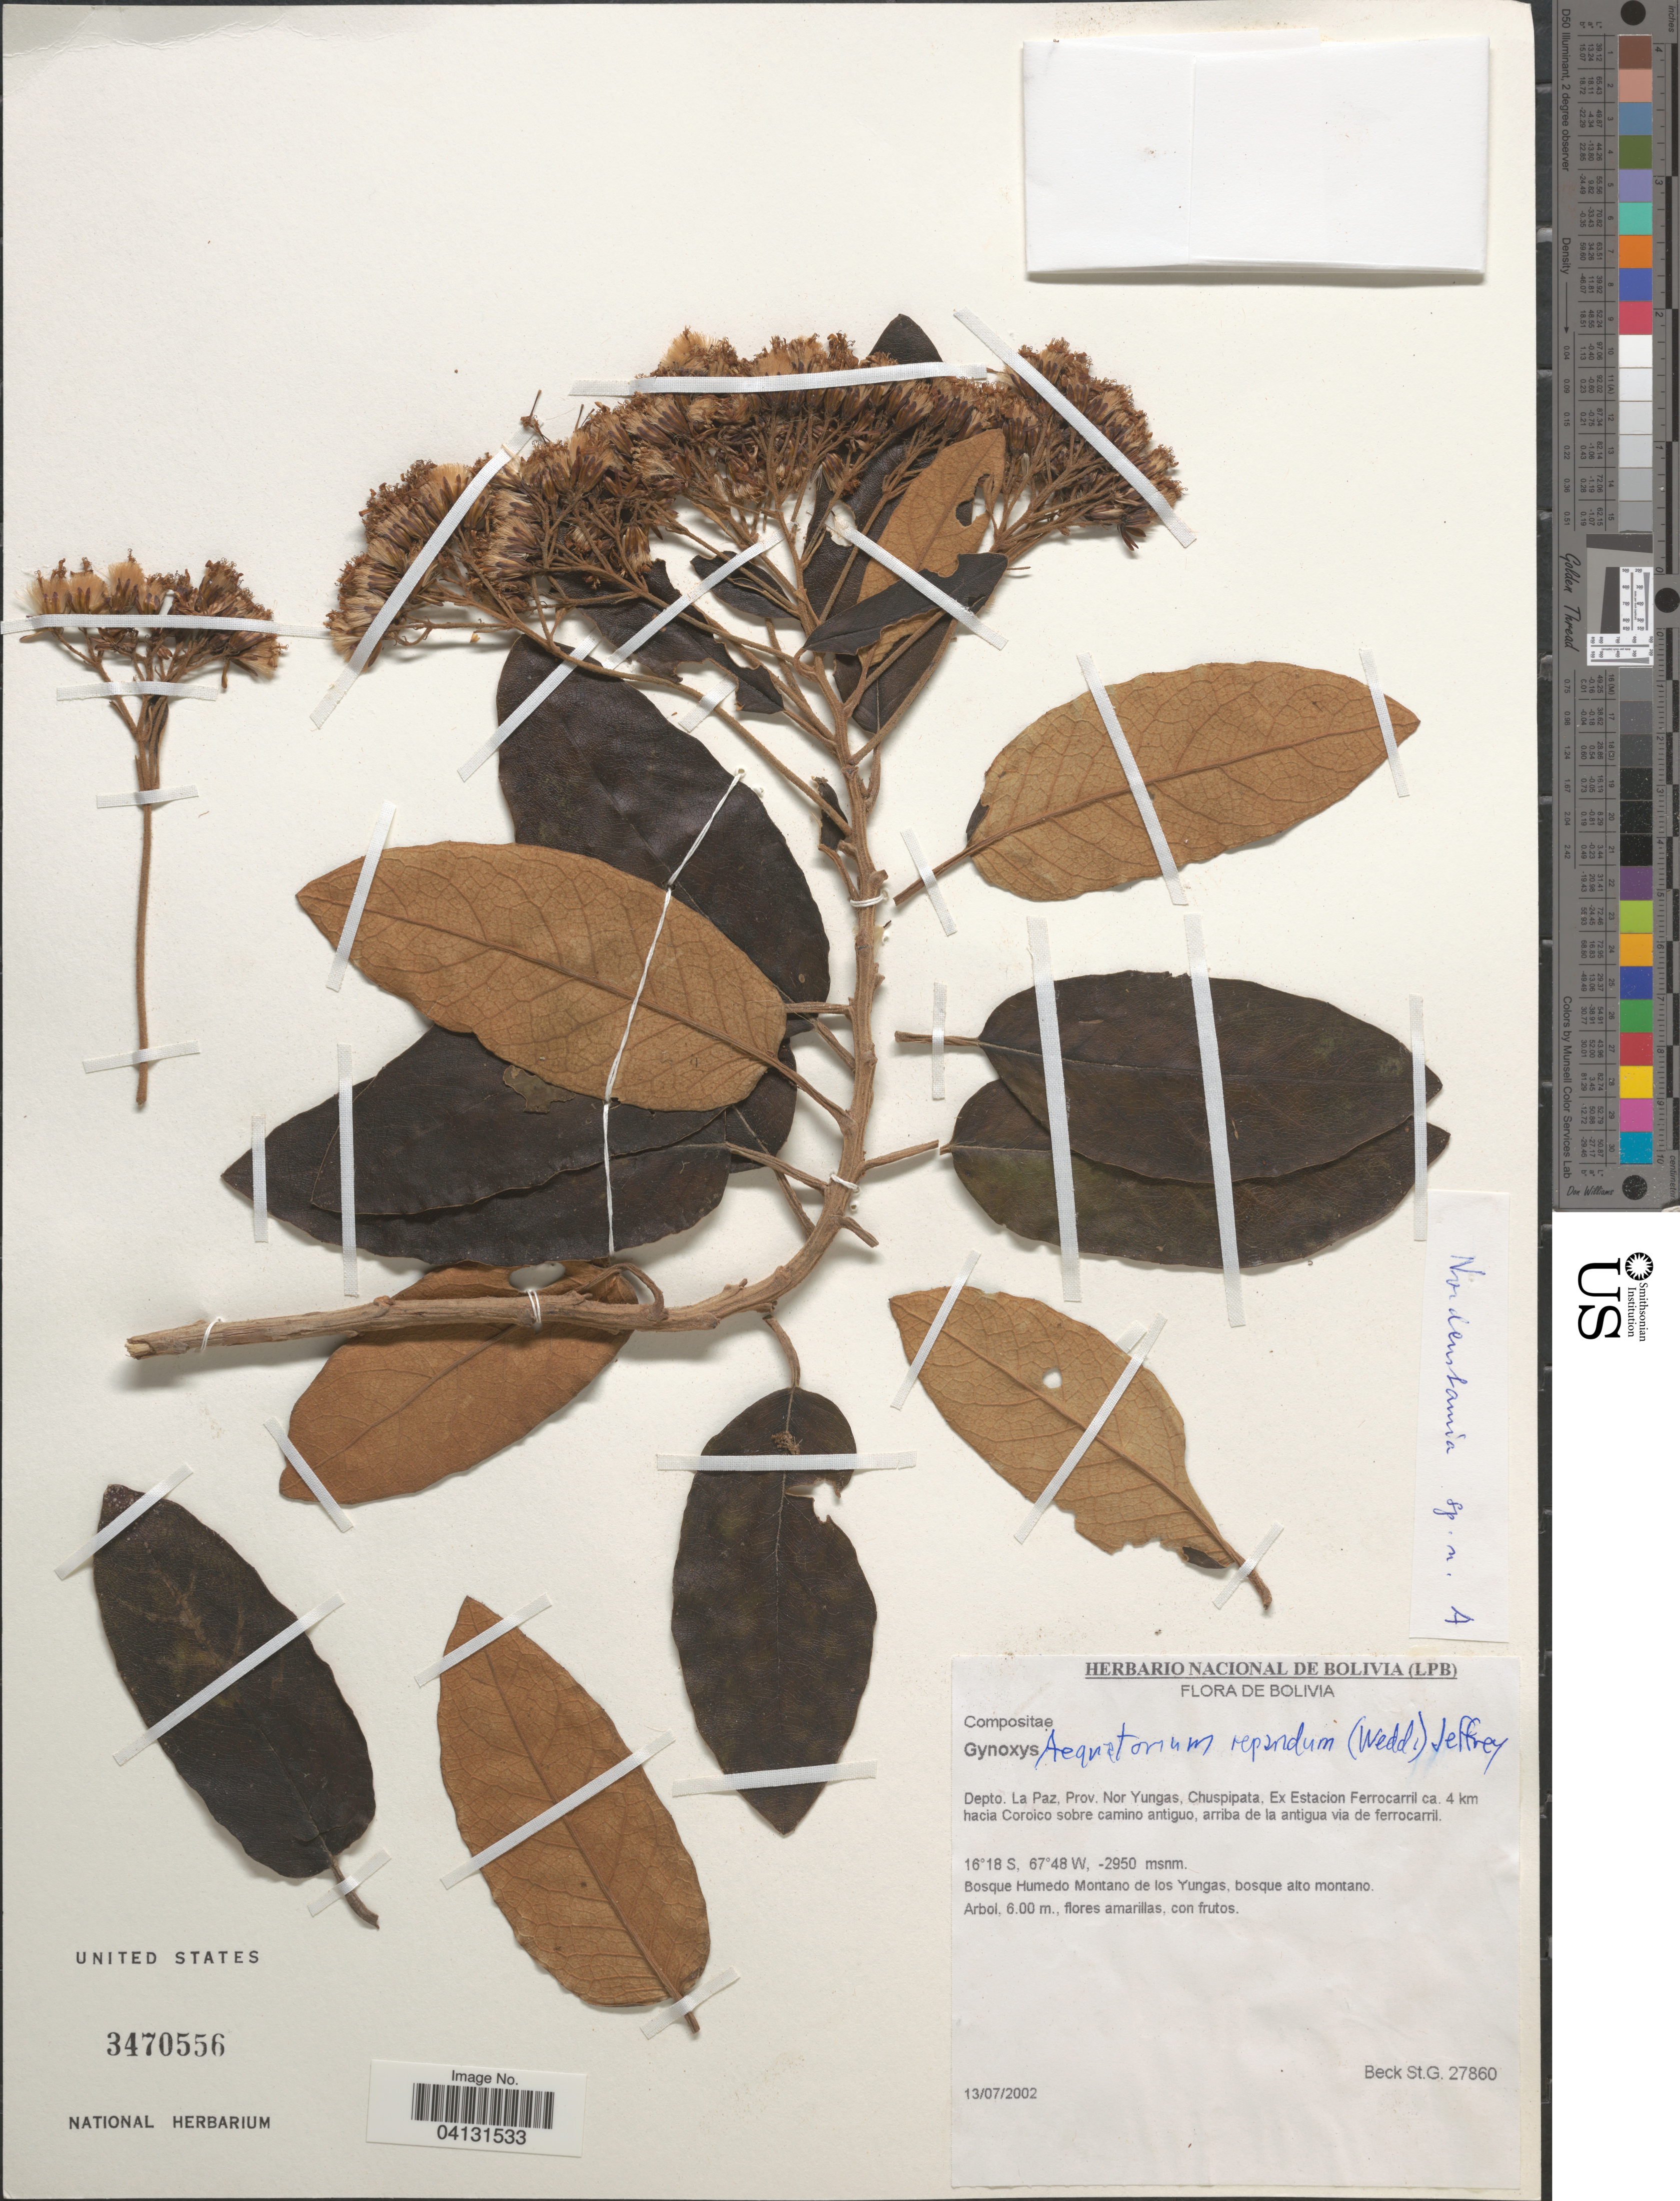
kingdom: Plantae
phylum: Tracheophyta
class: Magnoliopsida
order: Asterales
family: Asteraceae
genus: Nordenstamia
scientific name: Nordenstamia repanda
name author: (Wedd.) Lundin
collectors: S. G. Beck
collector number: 27860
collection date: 2002-07-13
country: Bolivia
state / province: La Paz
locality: Depto. La Paz, Prov. Nor Yungas, Chuspipata. Ex Estaion Ferrocarril ca. 4 km hacia Coroico sobre camino antiguo, arriba de la antigua via de ferrocarril. Bosque Humedo Montano de los Yungas, bosque alto montano.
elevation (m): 2950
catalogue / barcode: US 3470556